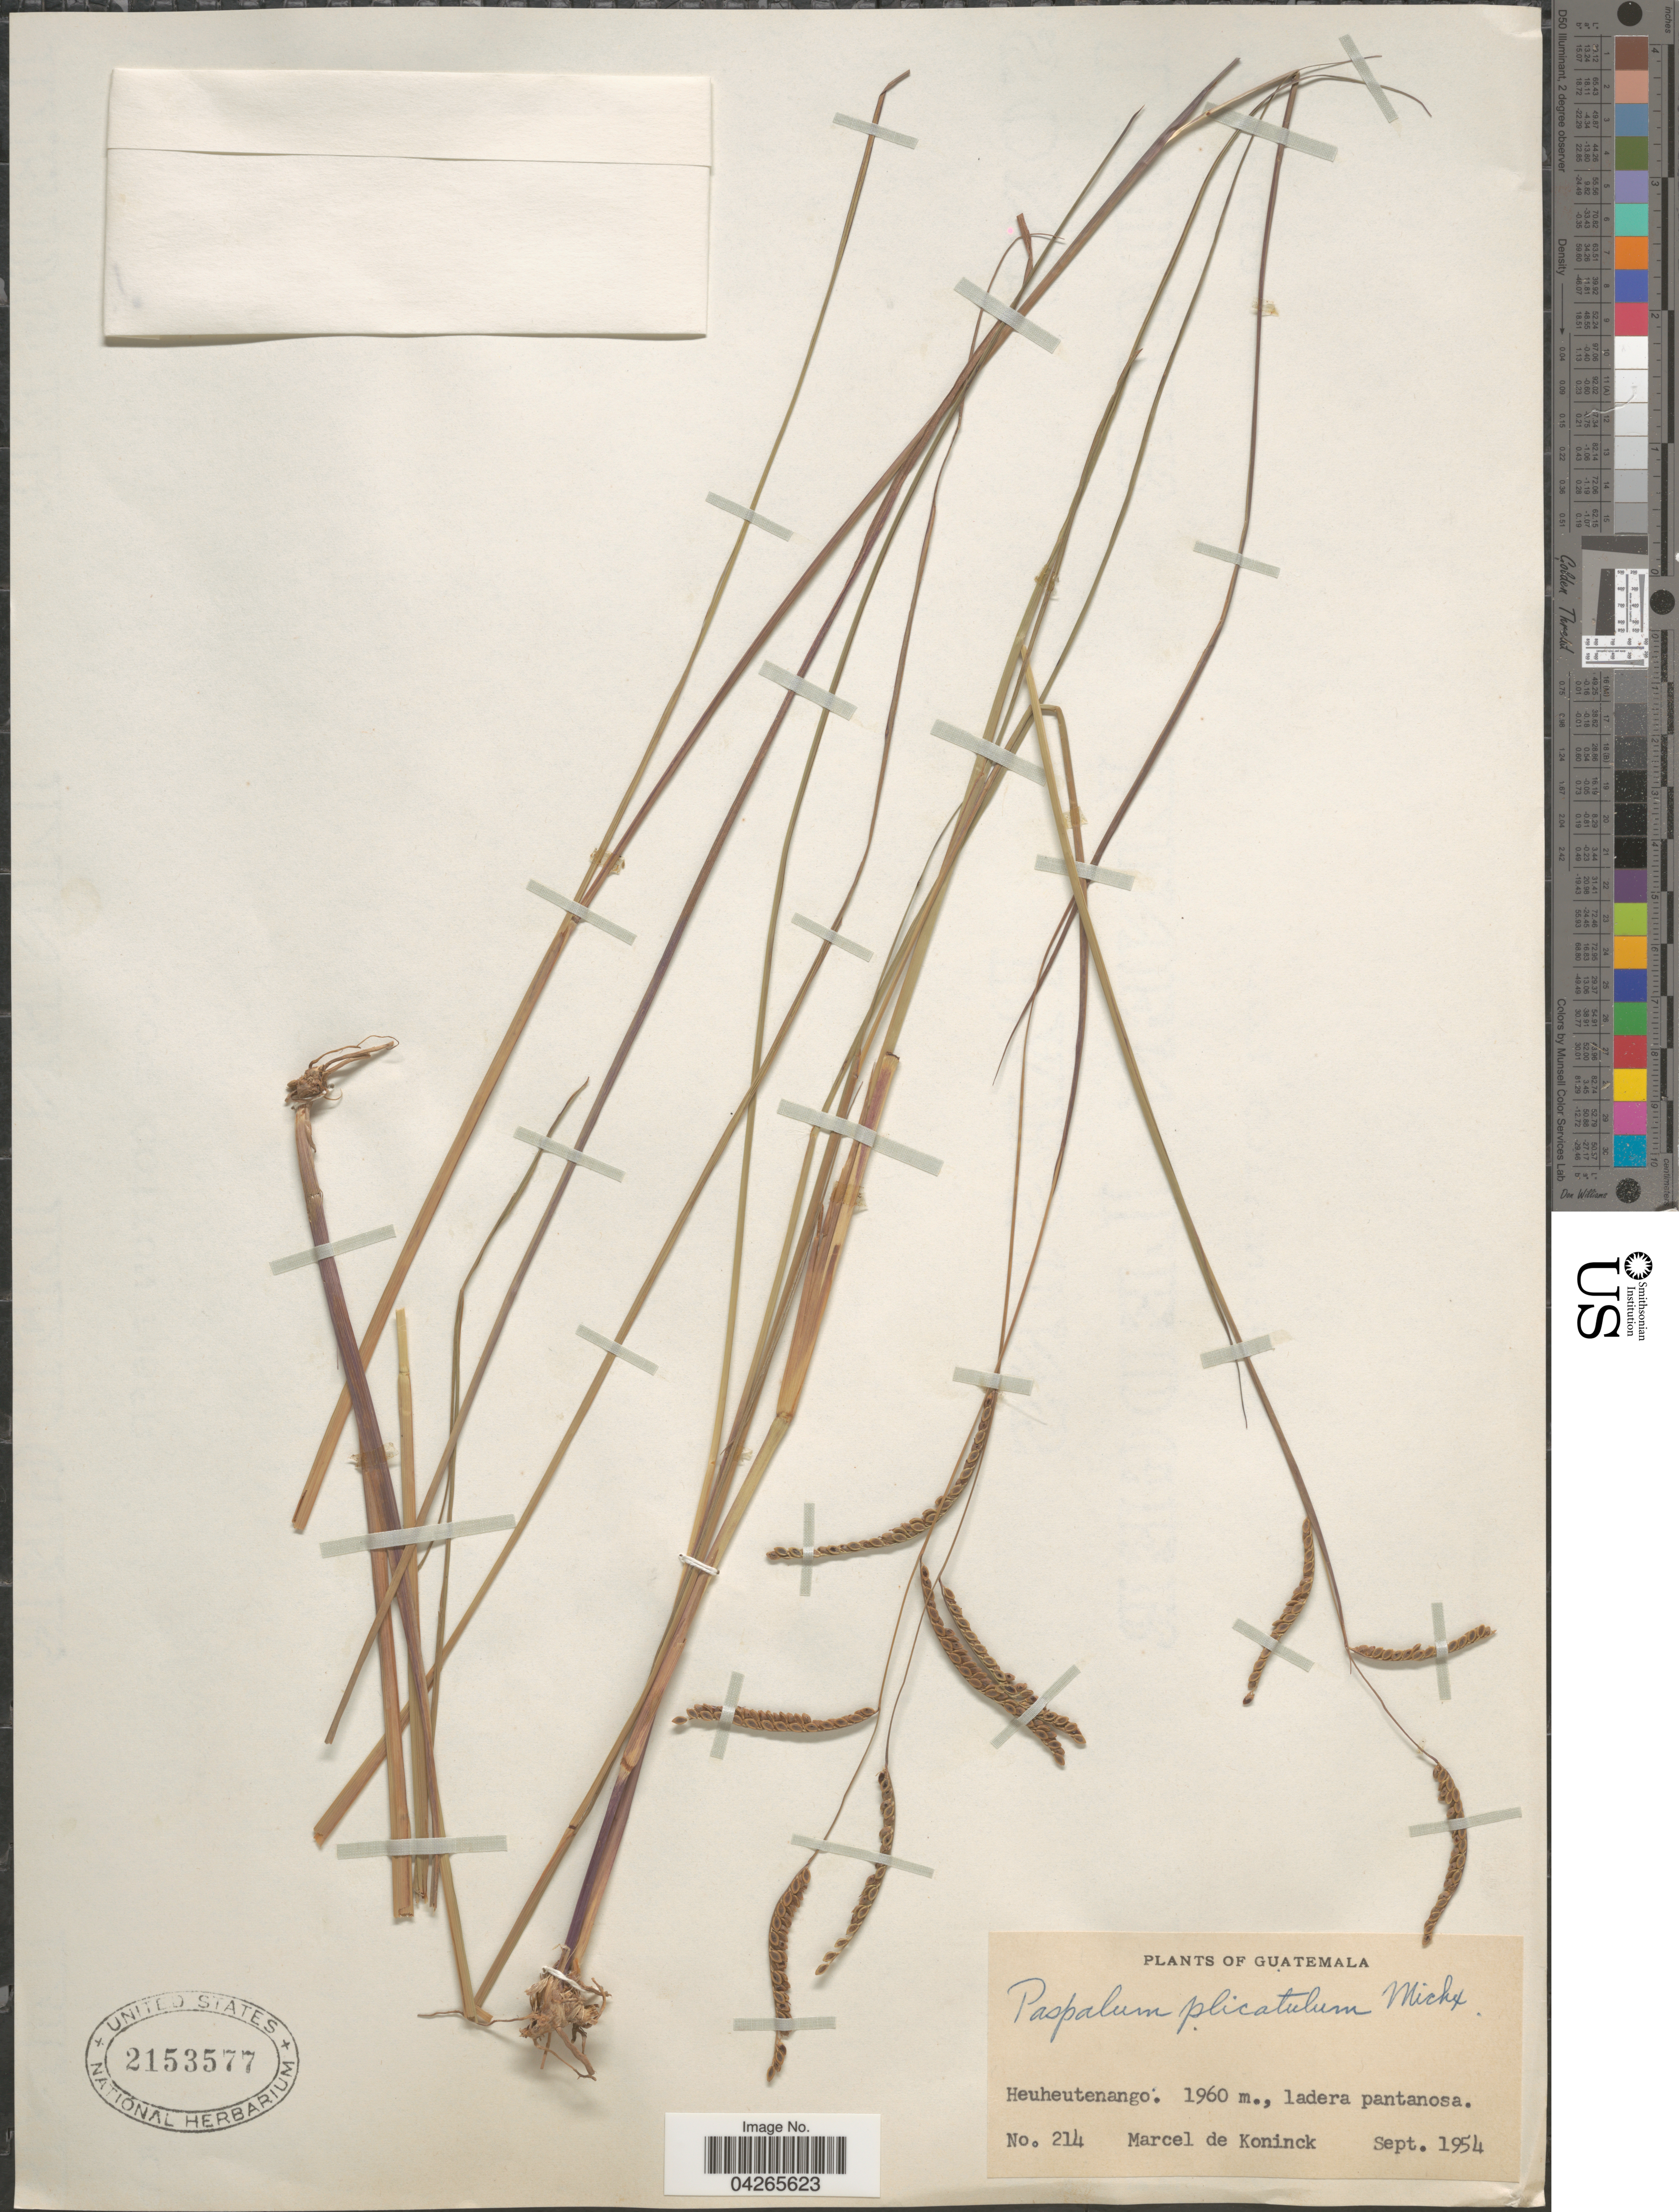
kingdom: Plantae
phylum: Tracheophyta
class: Liliopsida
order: Poales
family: Poaceae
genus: Paspalum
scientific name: Paspalum plicatulum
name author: Michx.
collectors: M. Koninck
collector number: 214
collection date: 1954-09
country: Guatemala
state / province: Huehuetenango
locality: Heuheutenango.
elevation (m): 1960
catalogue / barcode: US 2153577